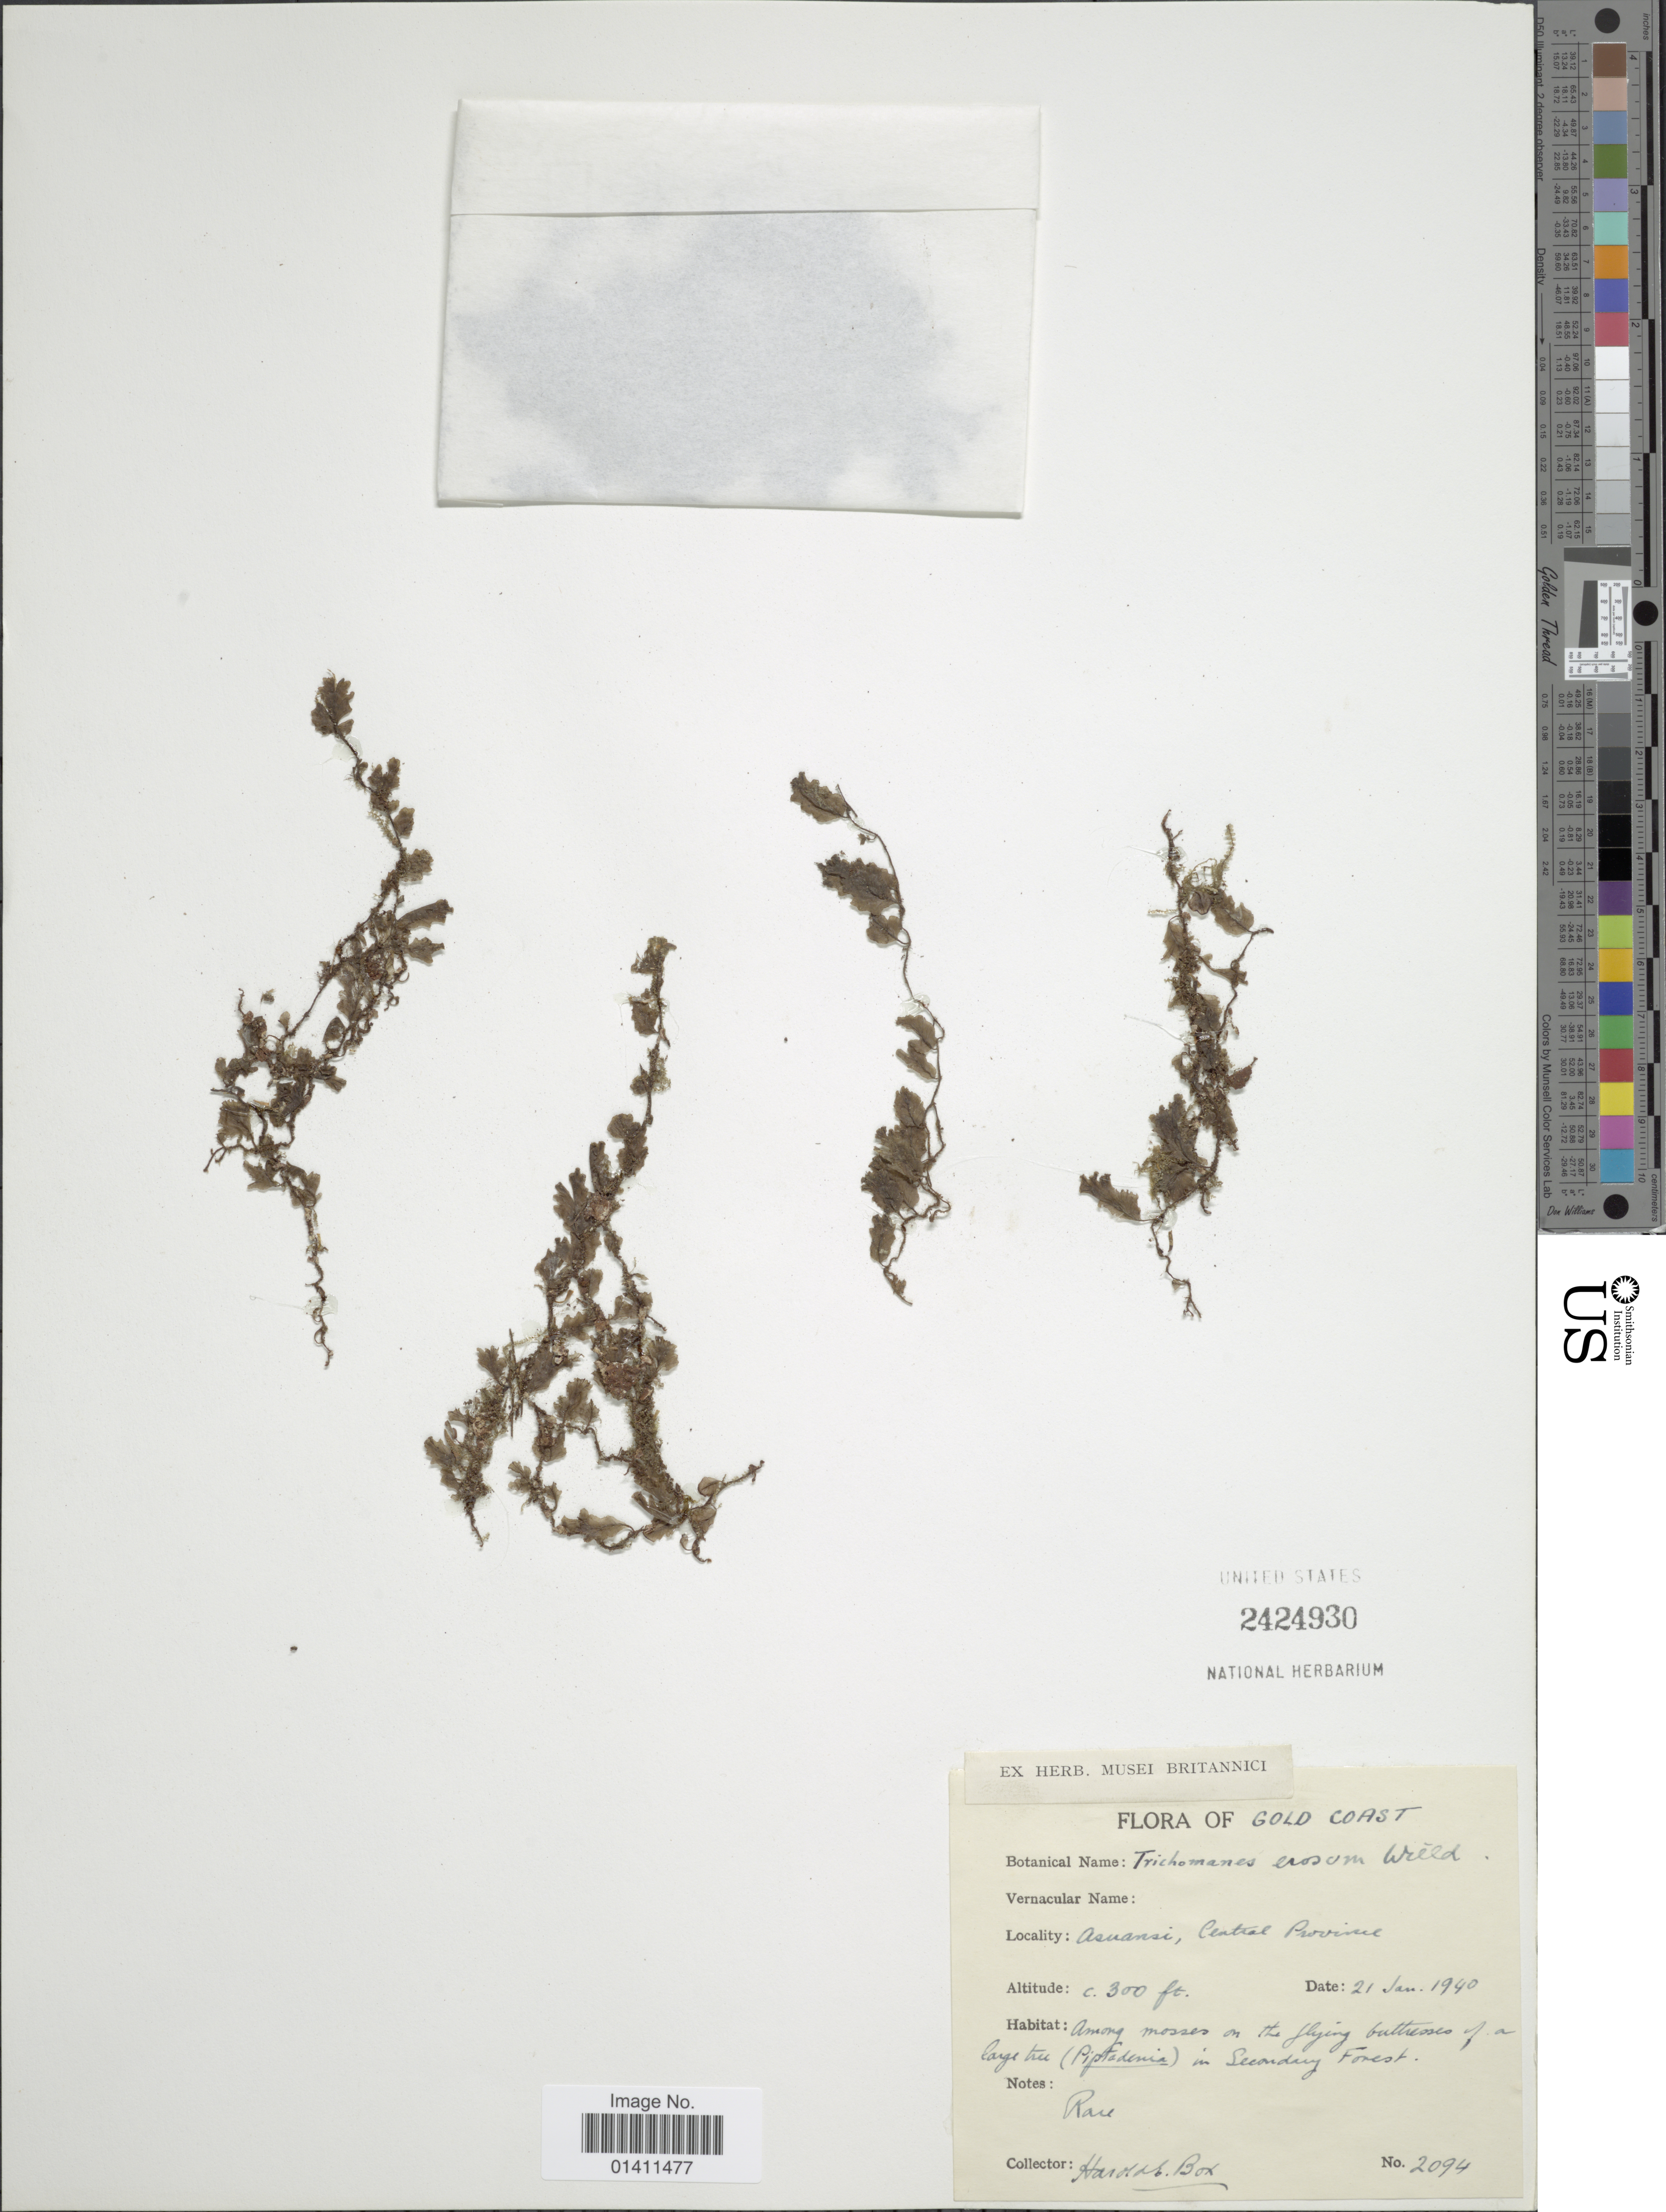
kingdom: Plantae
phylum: Tracheophyta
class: Polypodiopsida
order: Hymenophyllales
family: Hymenophyllaceae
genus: Didymoglossum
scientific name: Didymoglossum erosum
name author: (Willd.) J.P. Roux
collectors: H. E. Box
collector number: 2094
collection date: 1940-01-21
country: Ghana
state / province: Central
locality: Gold Coast. Asuansi, Central Province.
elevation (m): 91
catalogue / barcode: US 2424930